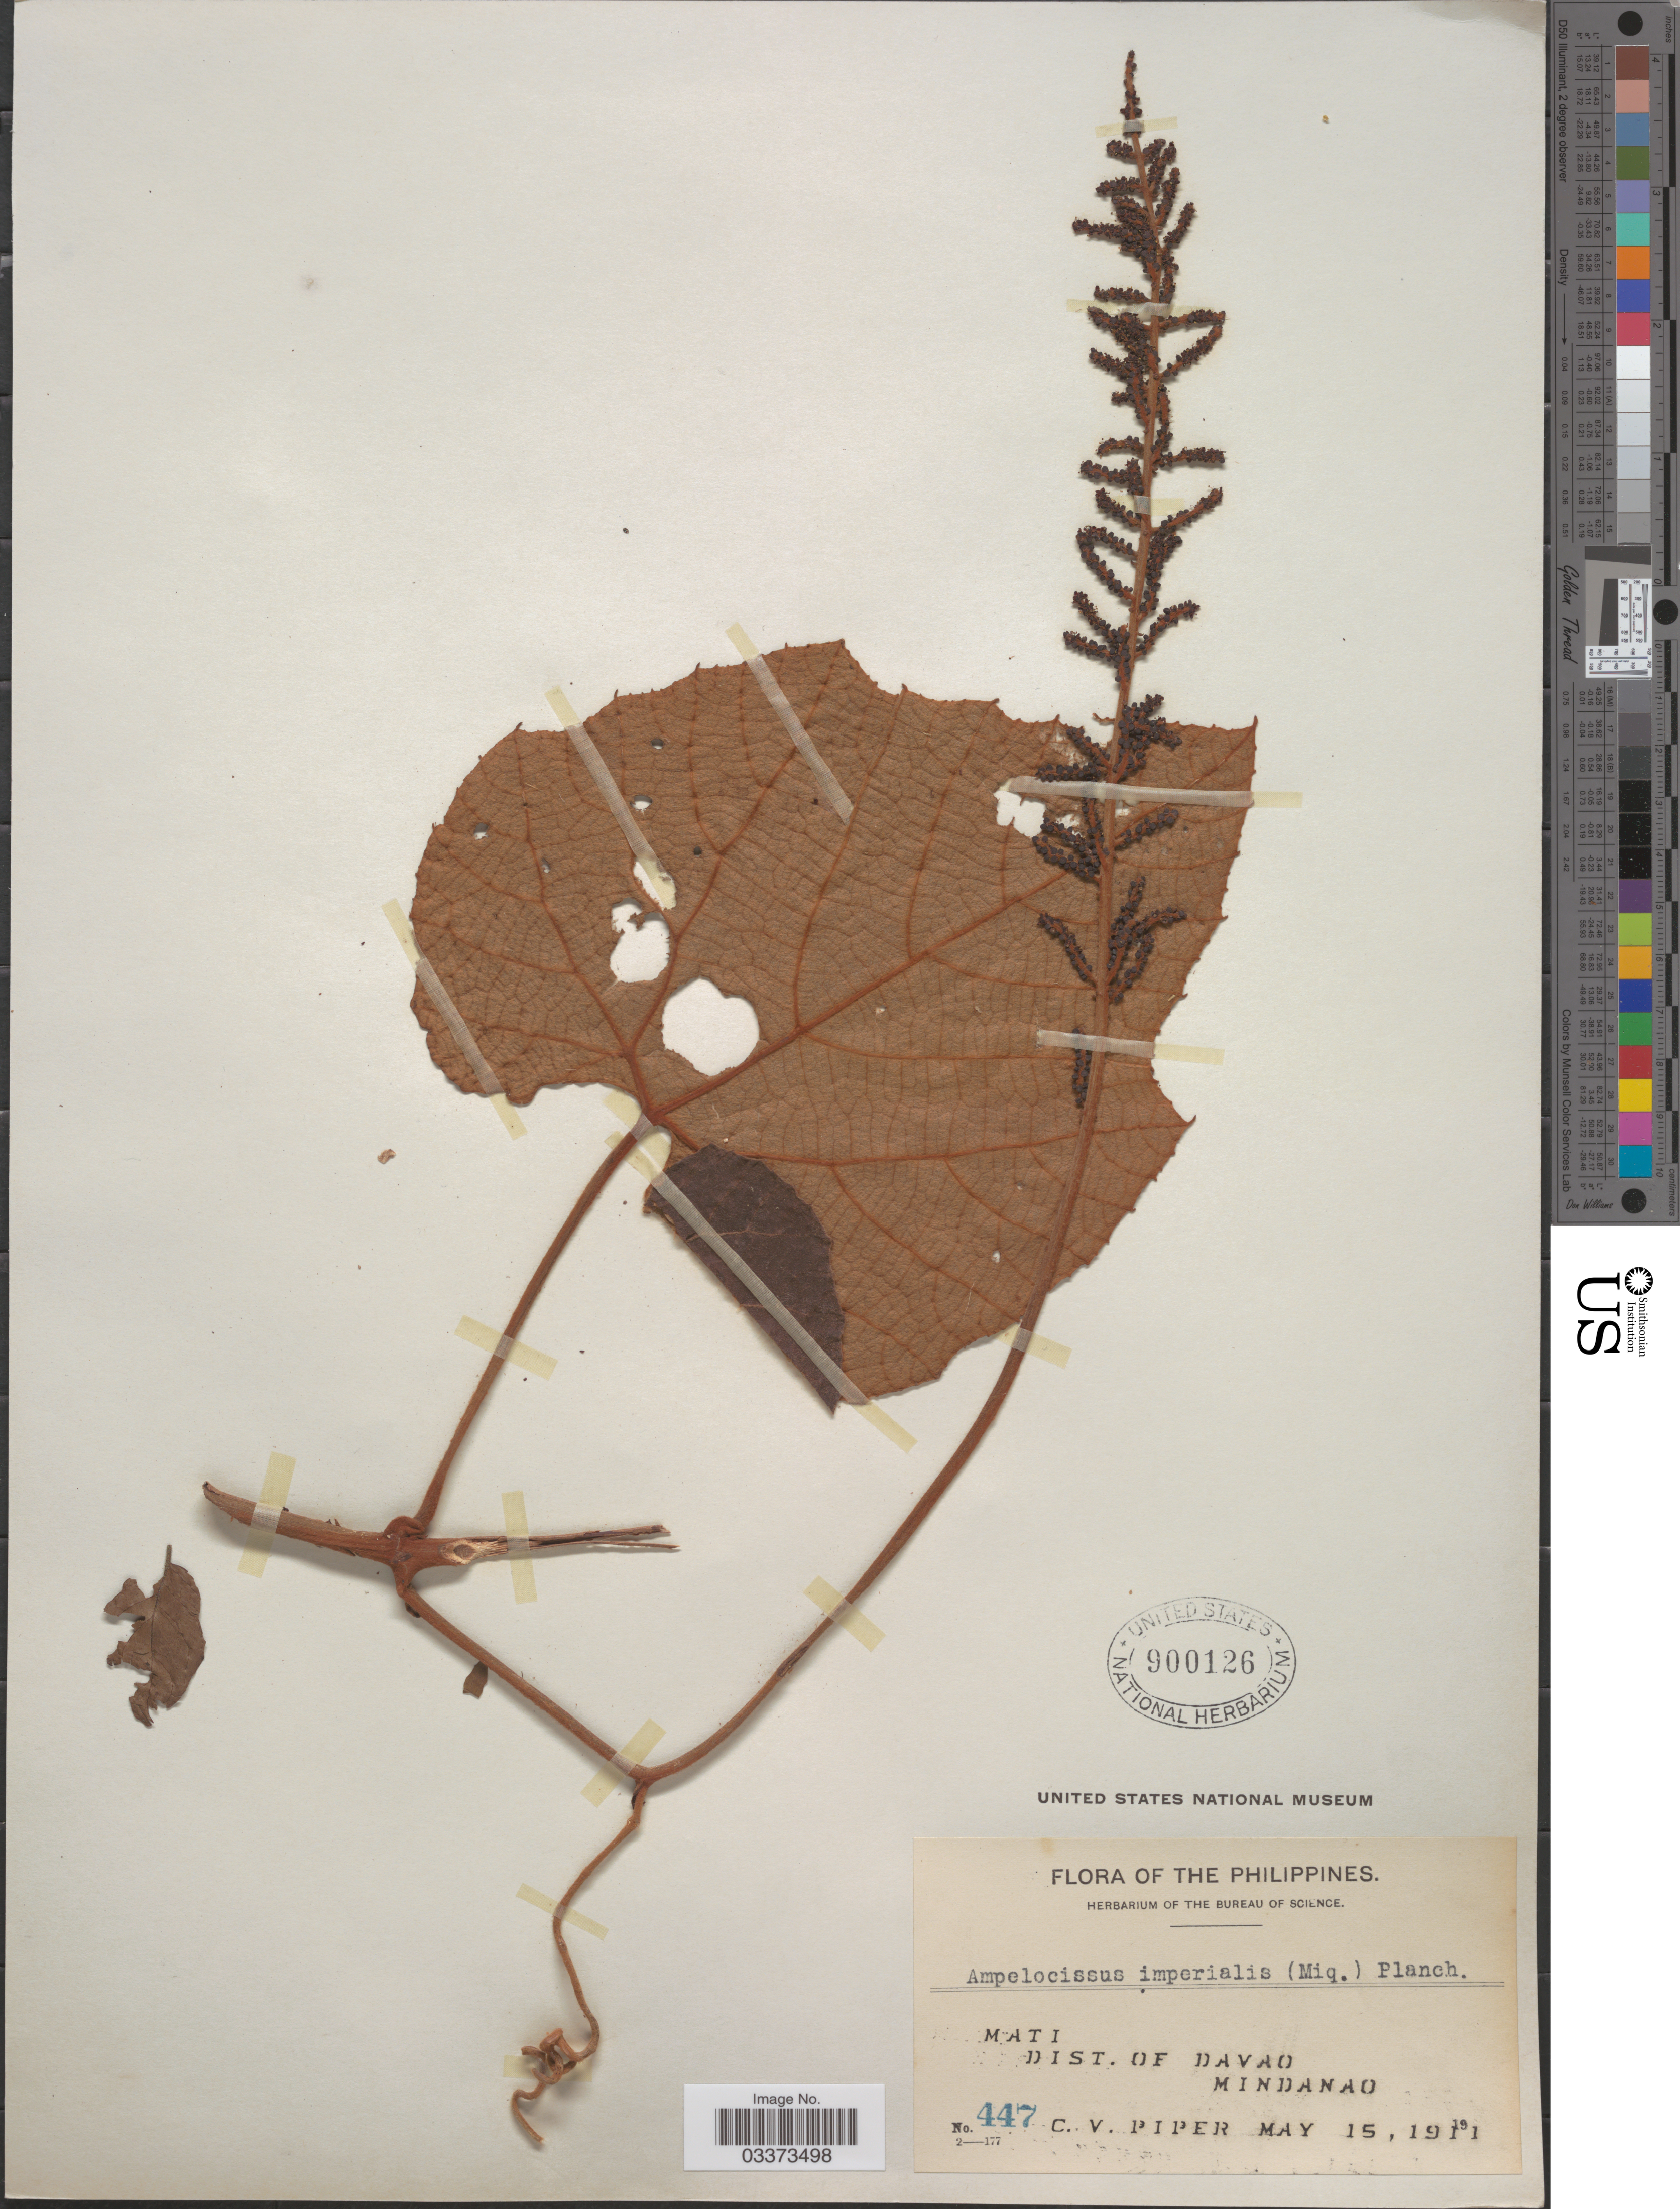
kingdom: Plantae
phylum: Tracheophyta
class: Magnoliopsida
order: Vitales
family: Vitaceae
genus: Ampelocissus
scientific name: Ampelocissus ochracea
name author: (Merr.) Merr.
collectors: C. V. Piper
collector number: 447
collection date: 1911-05-15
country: Philippines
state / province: Davao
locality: Mati, Dist. of Davao, Mindanao.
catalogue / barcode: US 900126